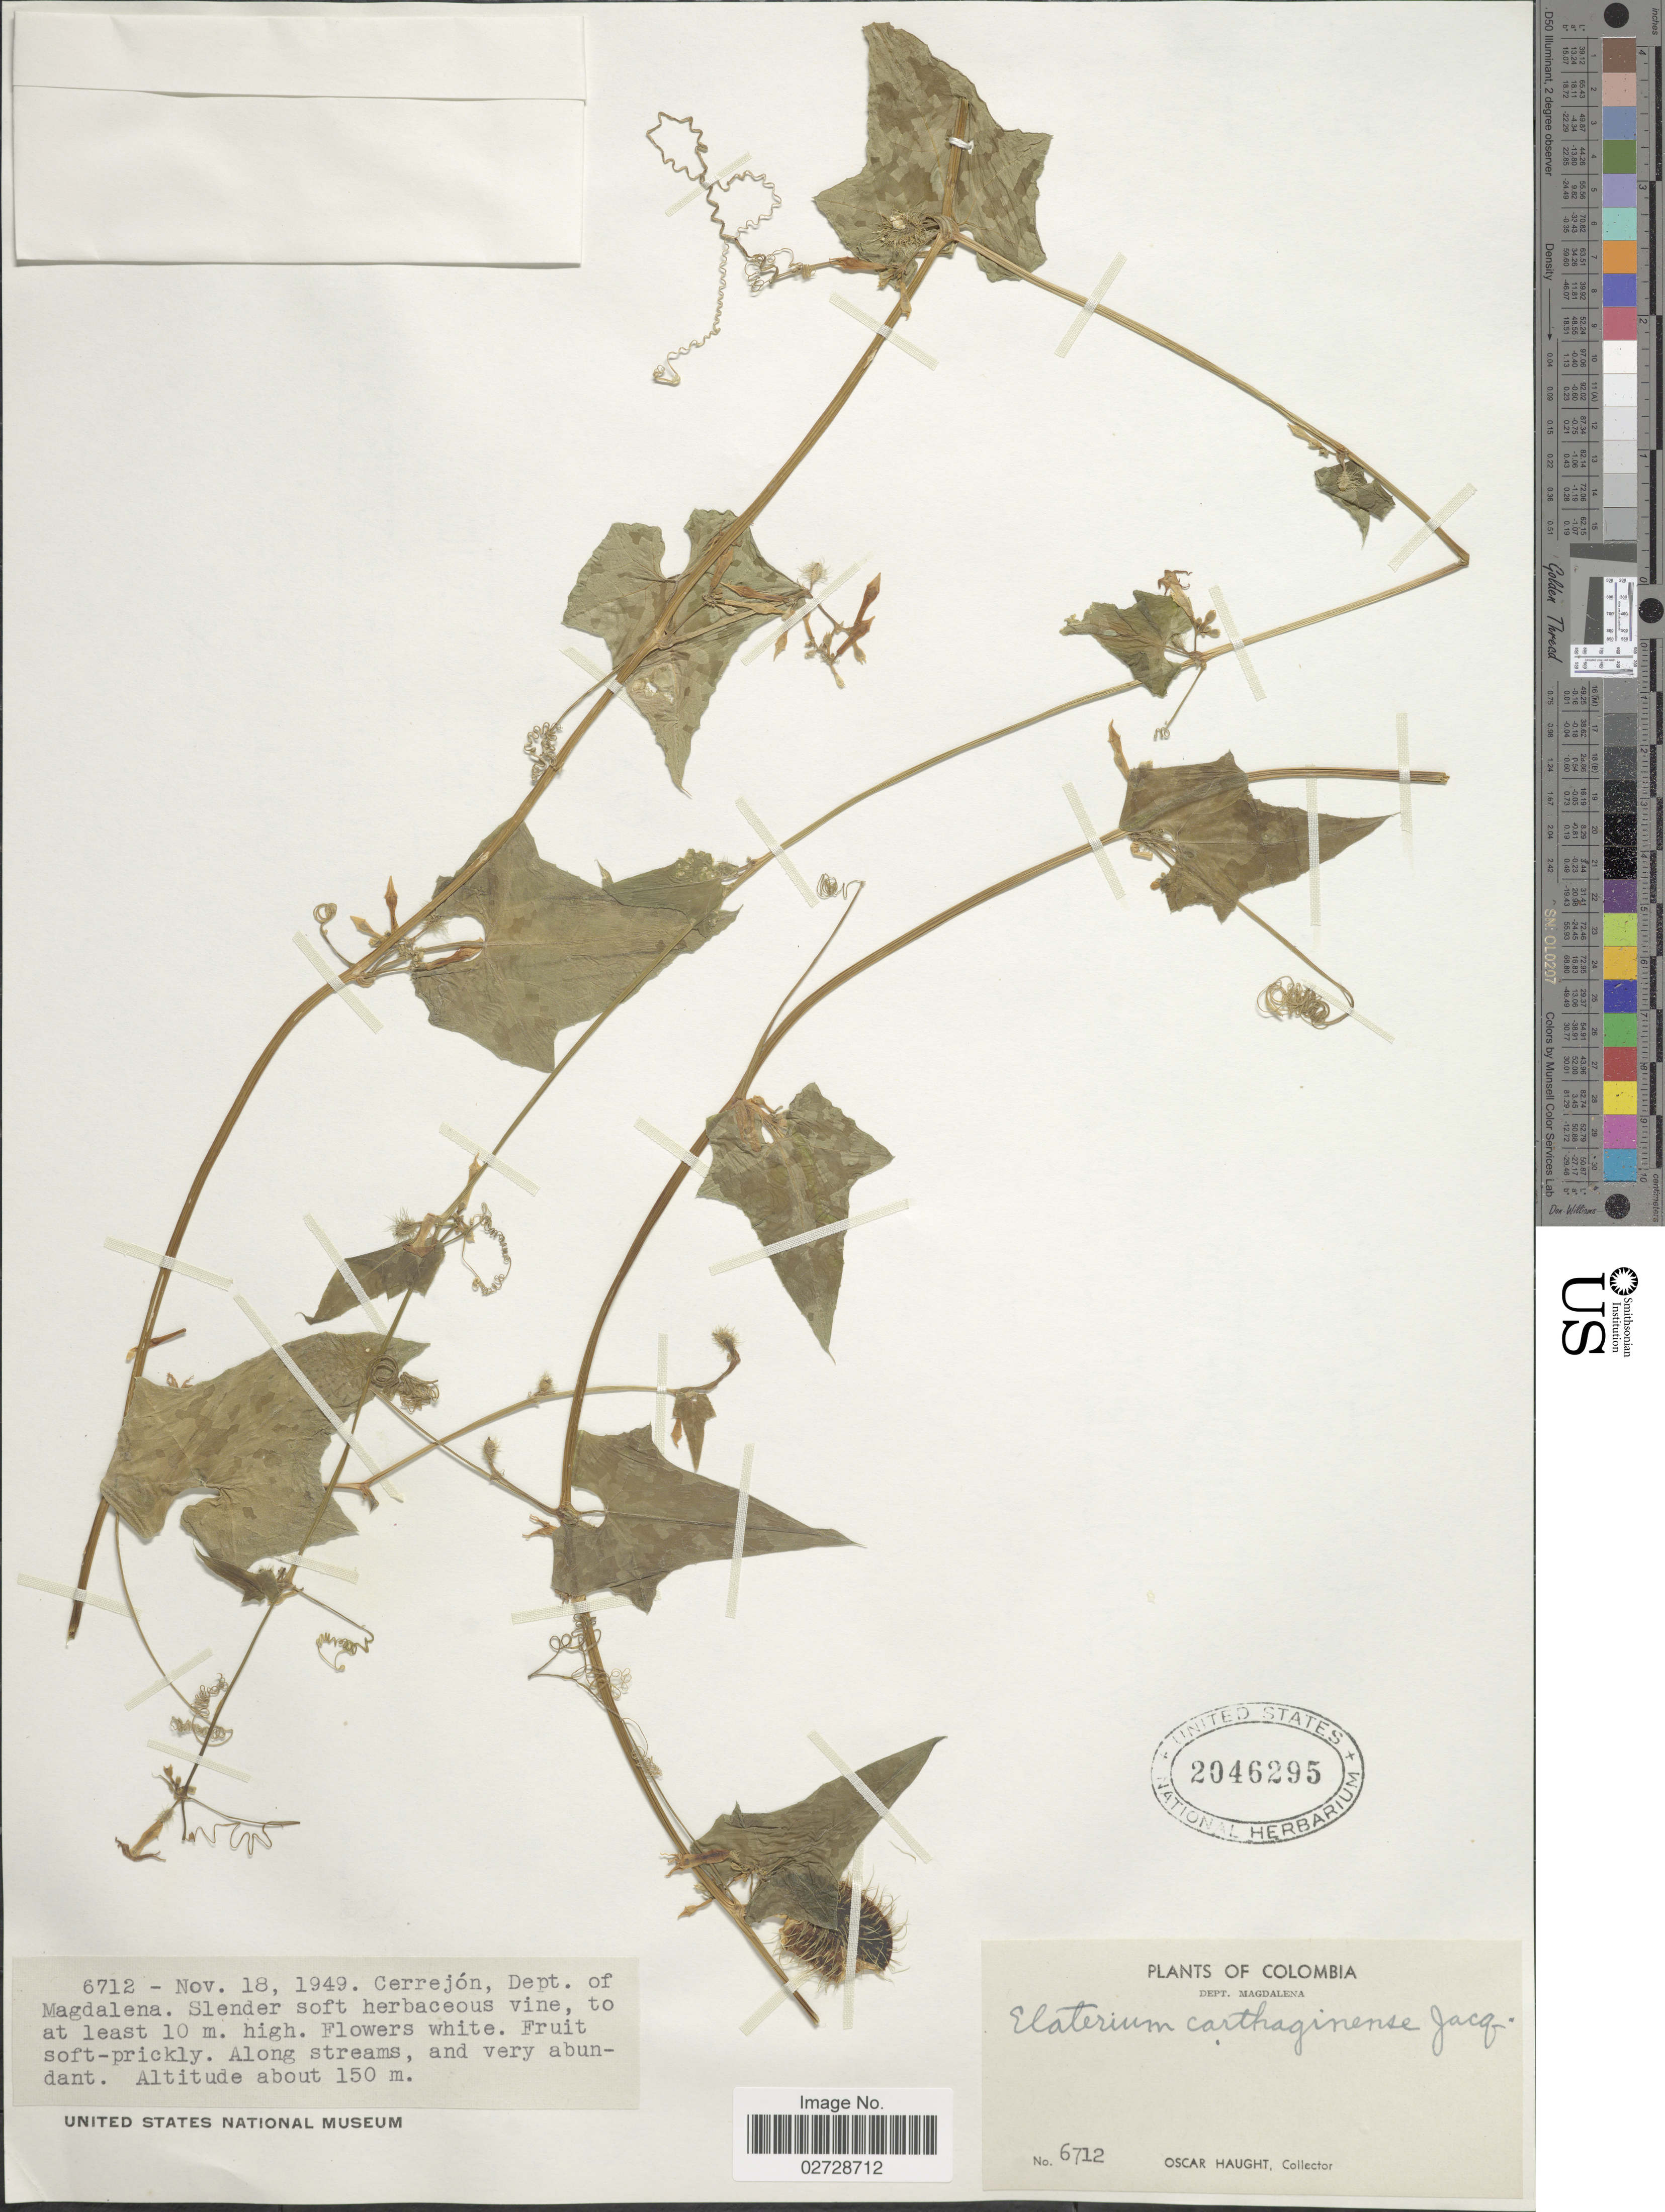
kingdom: Plantae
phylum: Tracheophyta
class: Magnoliopsida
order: Cucurbitales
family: Cucurbitaceae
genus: Cyclanthera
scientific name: Cyclanthera carthagenensis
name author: (Jacq.) H. Schaef. & S.S. Renner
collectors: O. Haught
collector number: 6712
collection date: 1949-11-18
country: Colombia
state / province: Magdalena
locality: Cerrejón, Dept. of Magdalena.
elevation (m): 150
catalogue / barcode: US 2046295